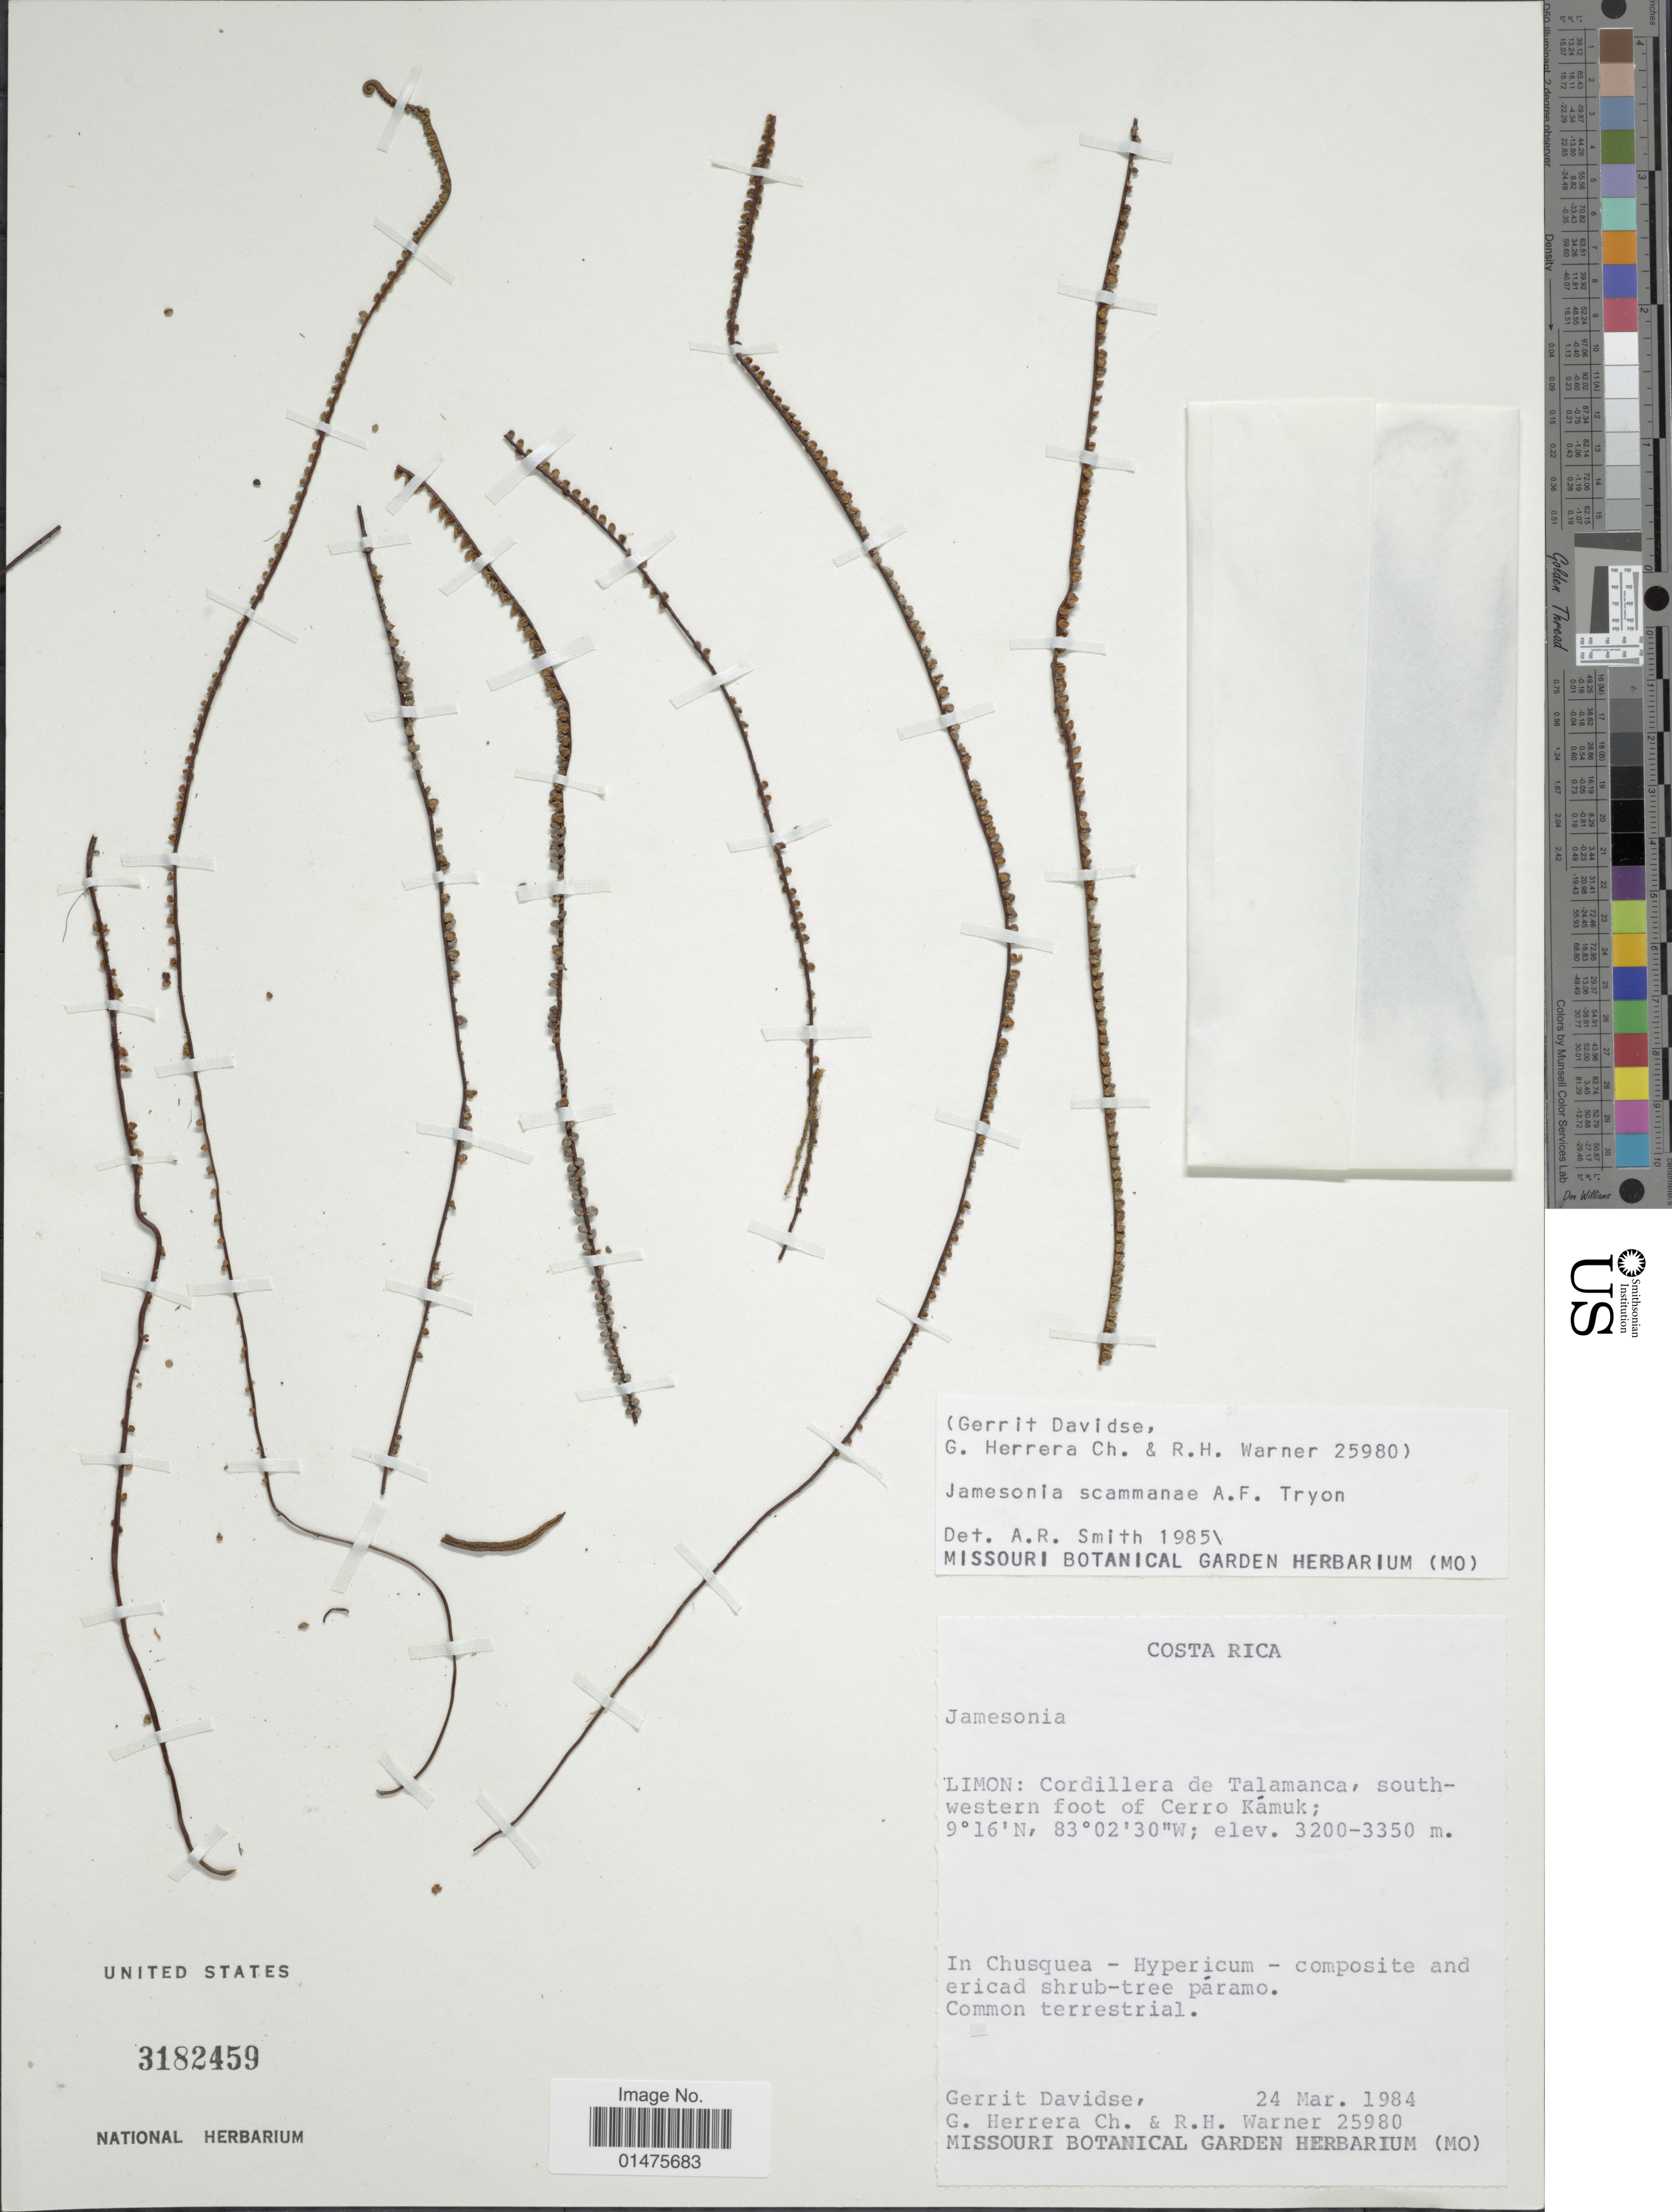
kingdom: Plantae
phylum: Tracheophyta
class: Polypodiopsida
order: Polypodiales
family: Pteridaceae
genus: Jamesonia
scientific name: Jamesonia scammanae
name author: A.F. Tryon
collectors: G. Davidse, G. Herrera Ch. & R. H. Warner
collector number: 25980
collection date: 1984-03-24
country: Costa Rica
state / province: Limón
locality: Cordillera de Talamanca, southwestern foot of Cerro Kámuk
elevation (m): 3200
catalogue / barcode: US 3182459